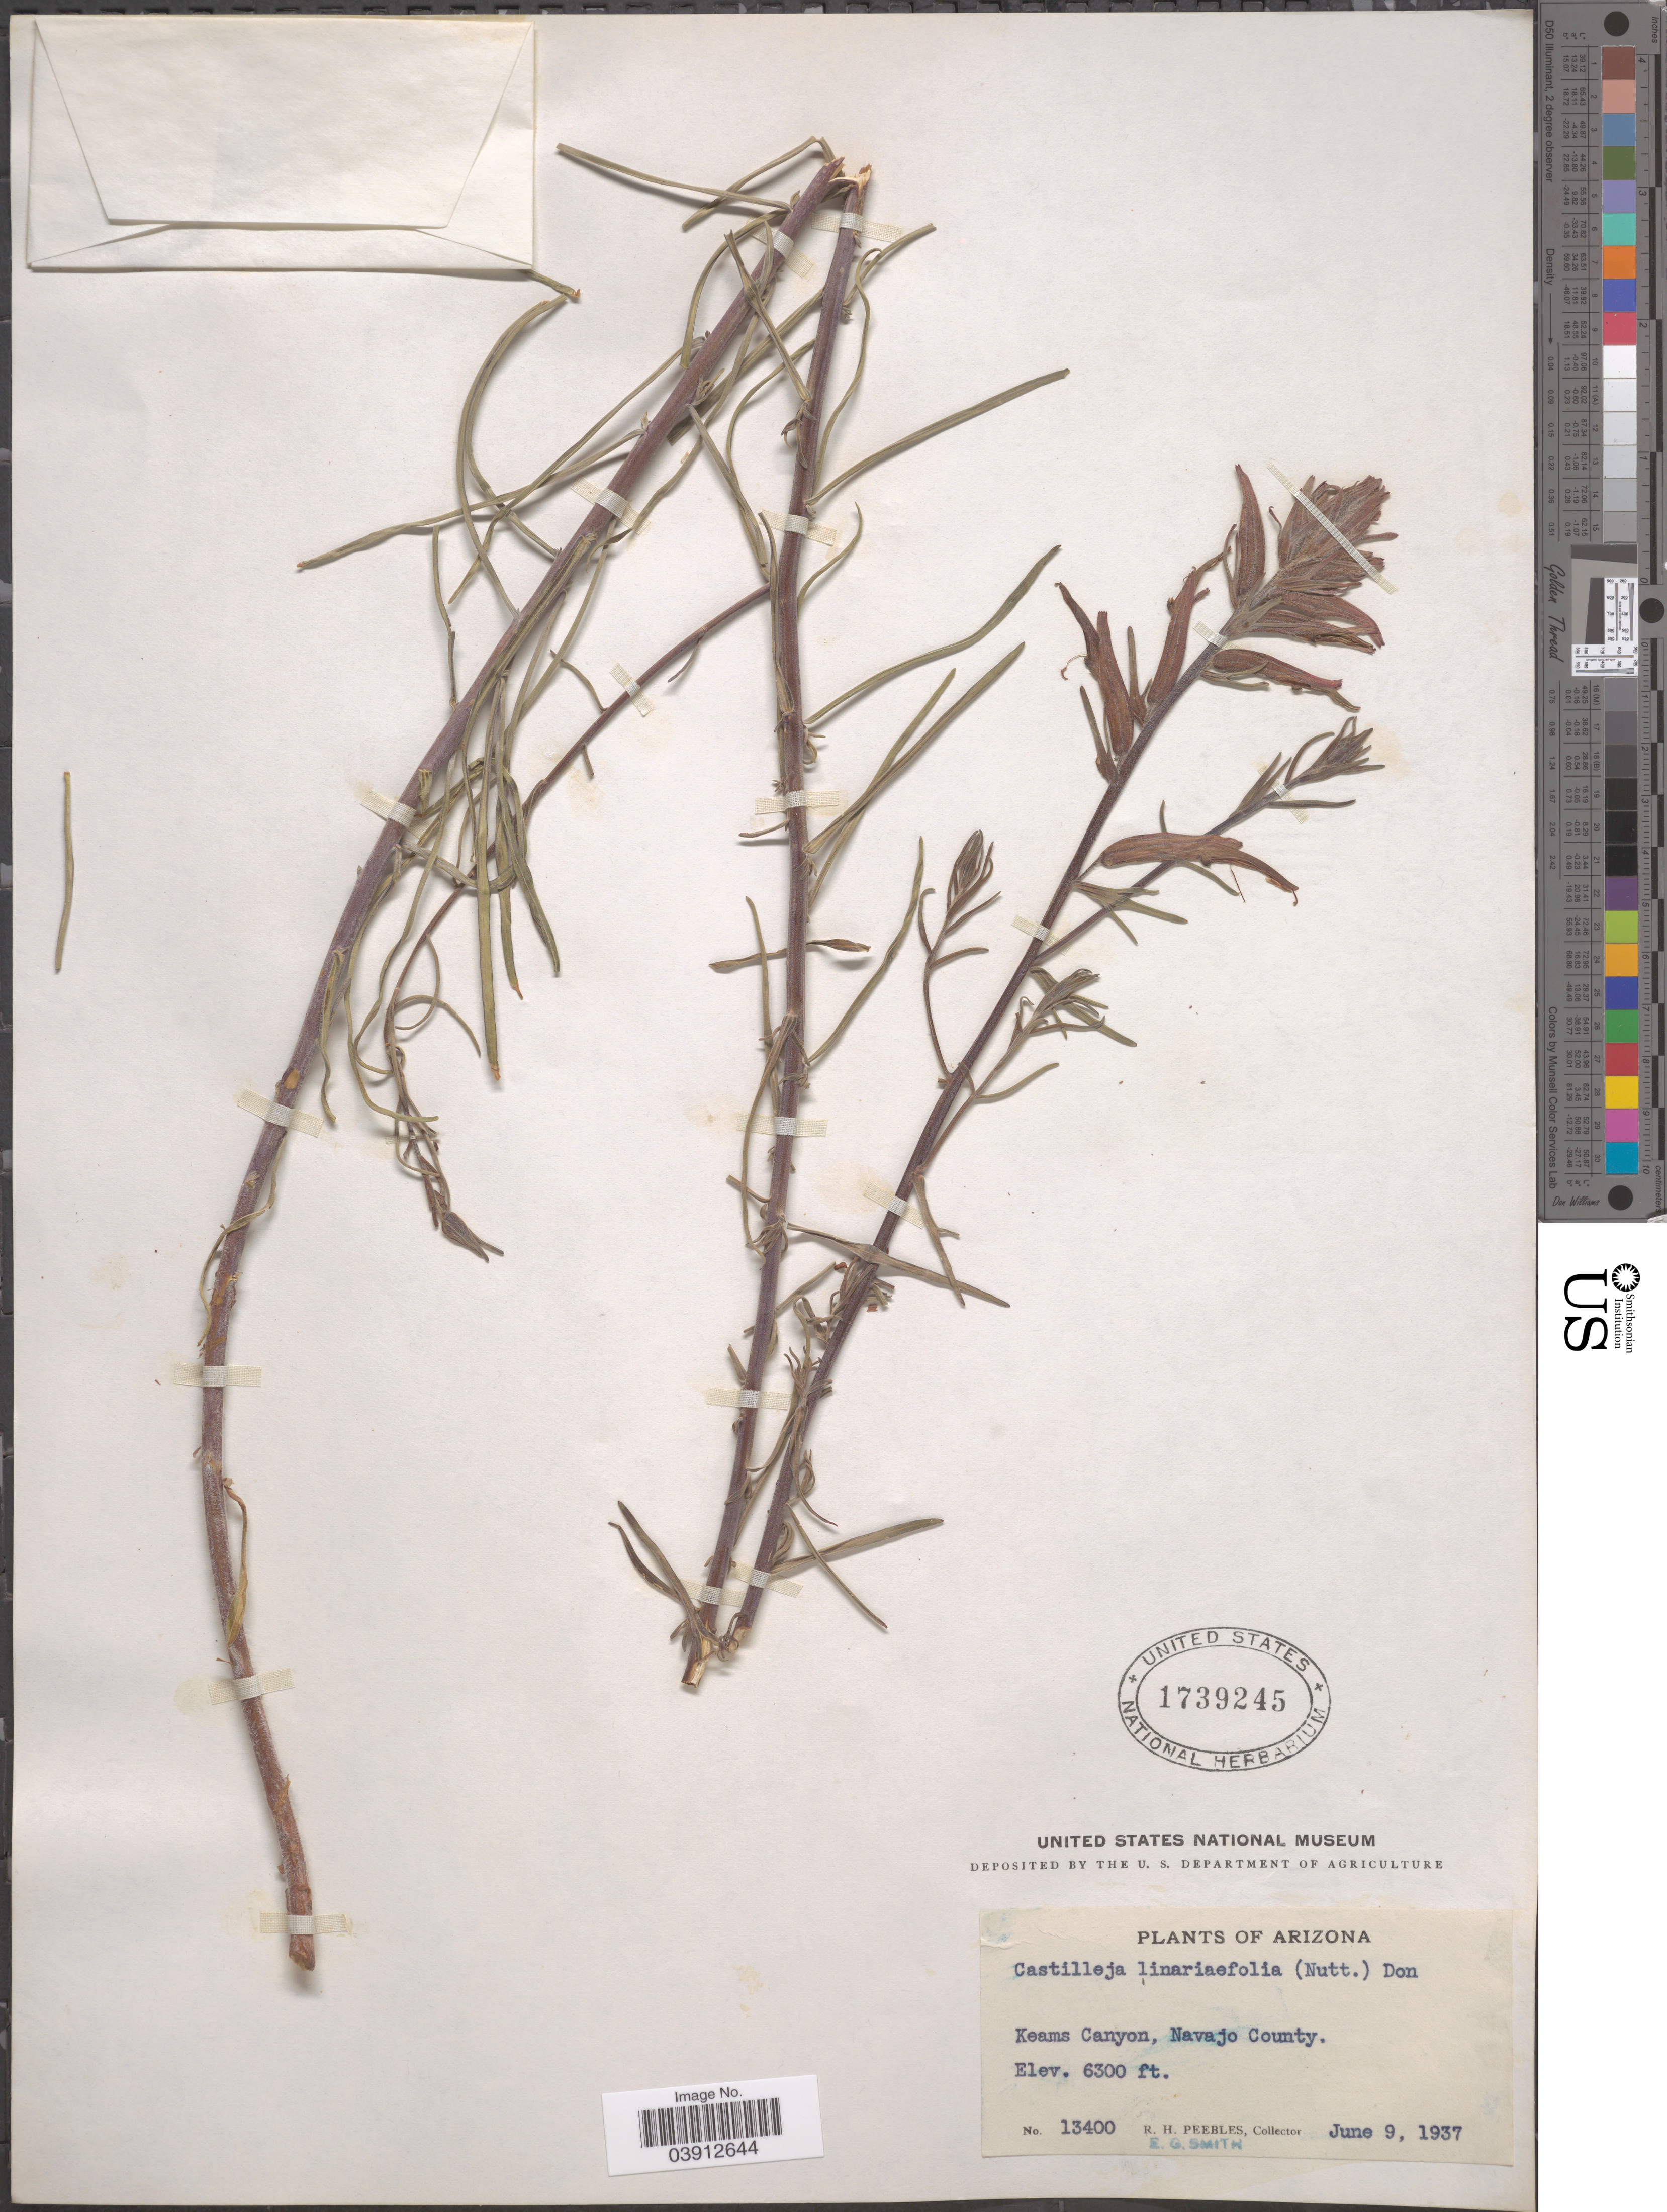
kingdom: Plantae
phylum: Tracheophyta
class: Magnoliopsida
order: Lamiales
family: Orobanchaceae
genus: Castilleja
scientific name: Castilleja linariifolia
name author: Benth.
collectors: R. H. Peebles & E. G. Smith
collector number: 13400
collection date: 1937-06-09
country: United States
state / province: Arizona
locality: Keams Canyon, Navajo County.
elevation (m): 1920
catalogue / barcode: US 1739245